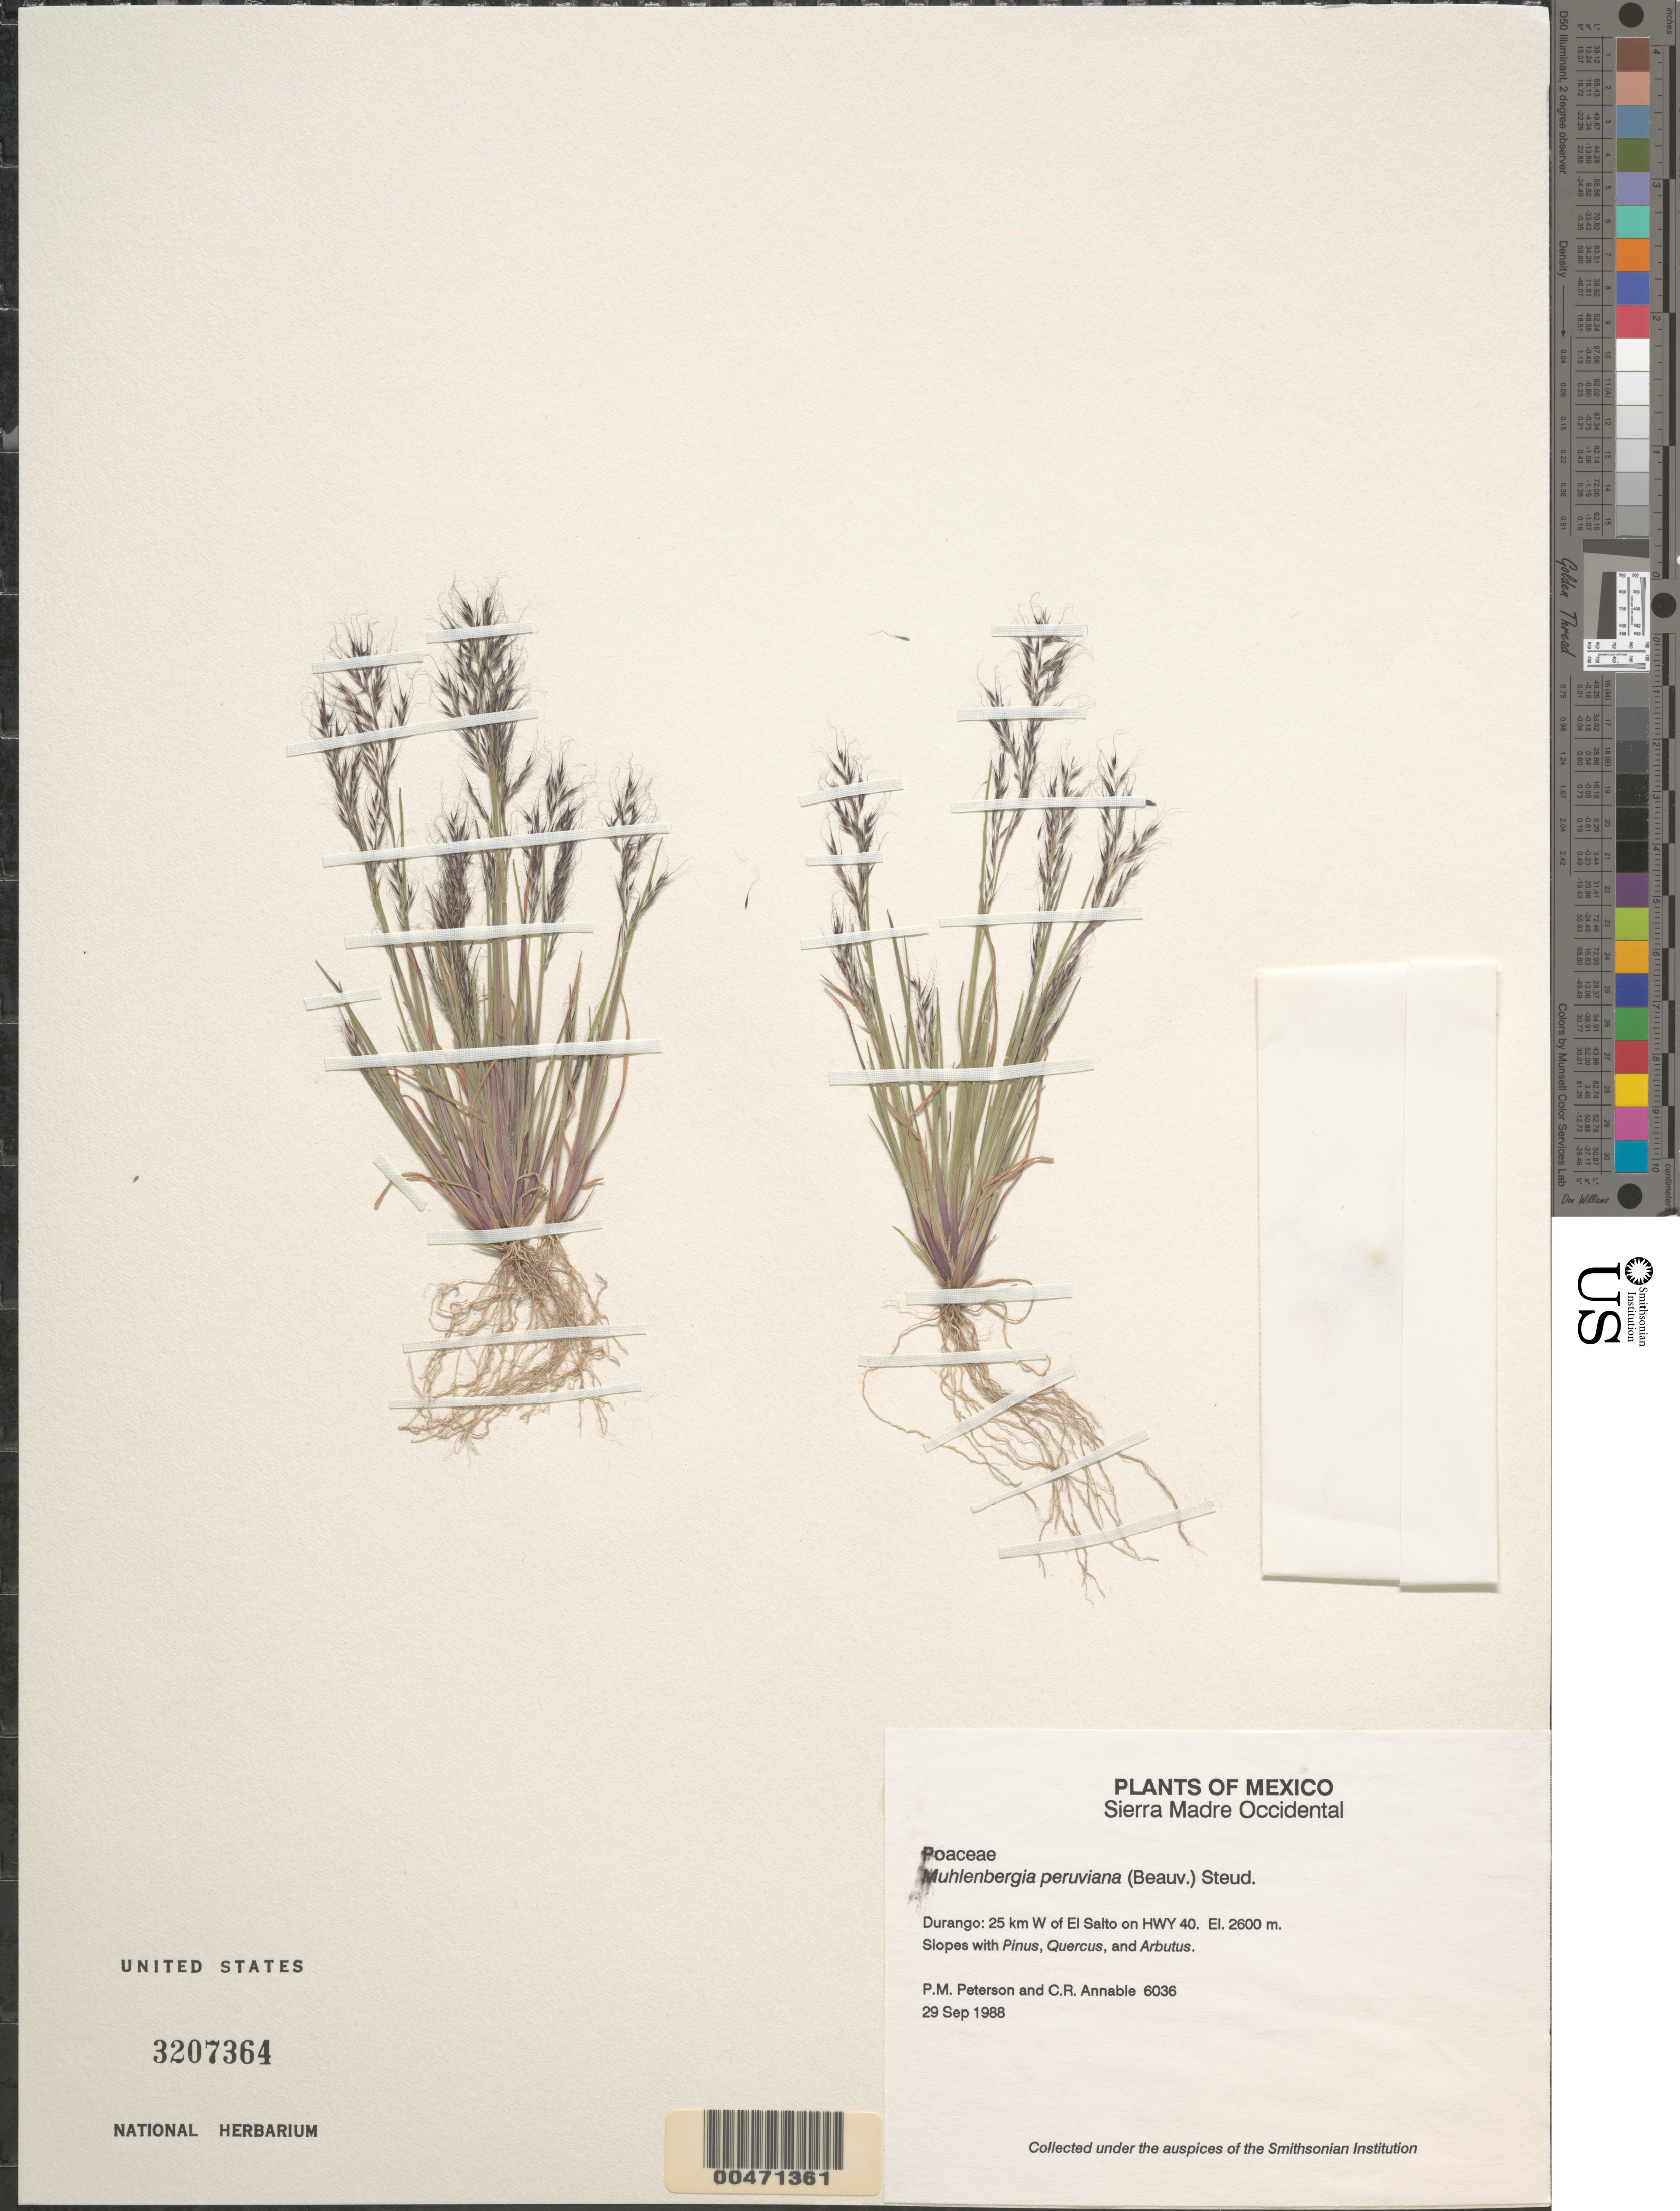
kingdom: Plantae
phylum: Tracheophyta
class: Liliopsida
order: Poales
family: Poaceae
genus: Muhlenbergia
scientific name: Muhlenbergia peruviana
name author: (P. Beauv.) Steud.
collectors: P. M. Peterson & C. R. Annable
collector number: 06036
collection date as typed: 29 Sep 1988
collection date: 1988-09-29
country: Mexico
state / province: Durango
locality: Sierra Madre Occidental, 25 km W of El Salto on Hwy 40.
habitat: Slopes with Pinus, Quercus, and Arbutus.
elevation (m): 2600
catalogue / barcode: US 3207364